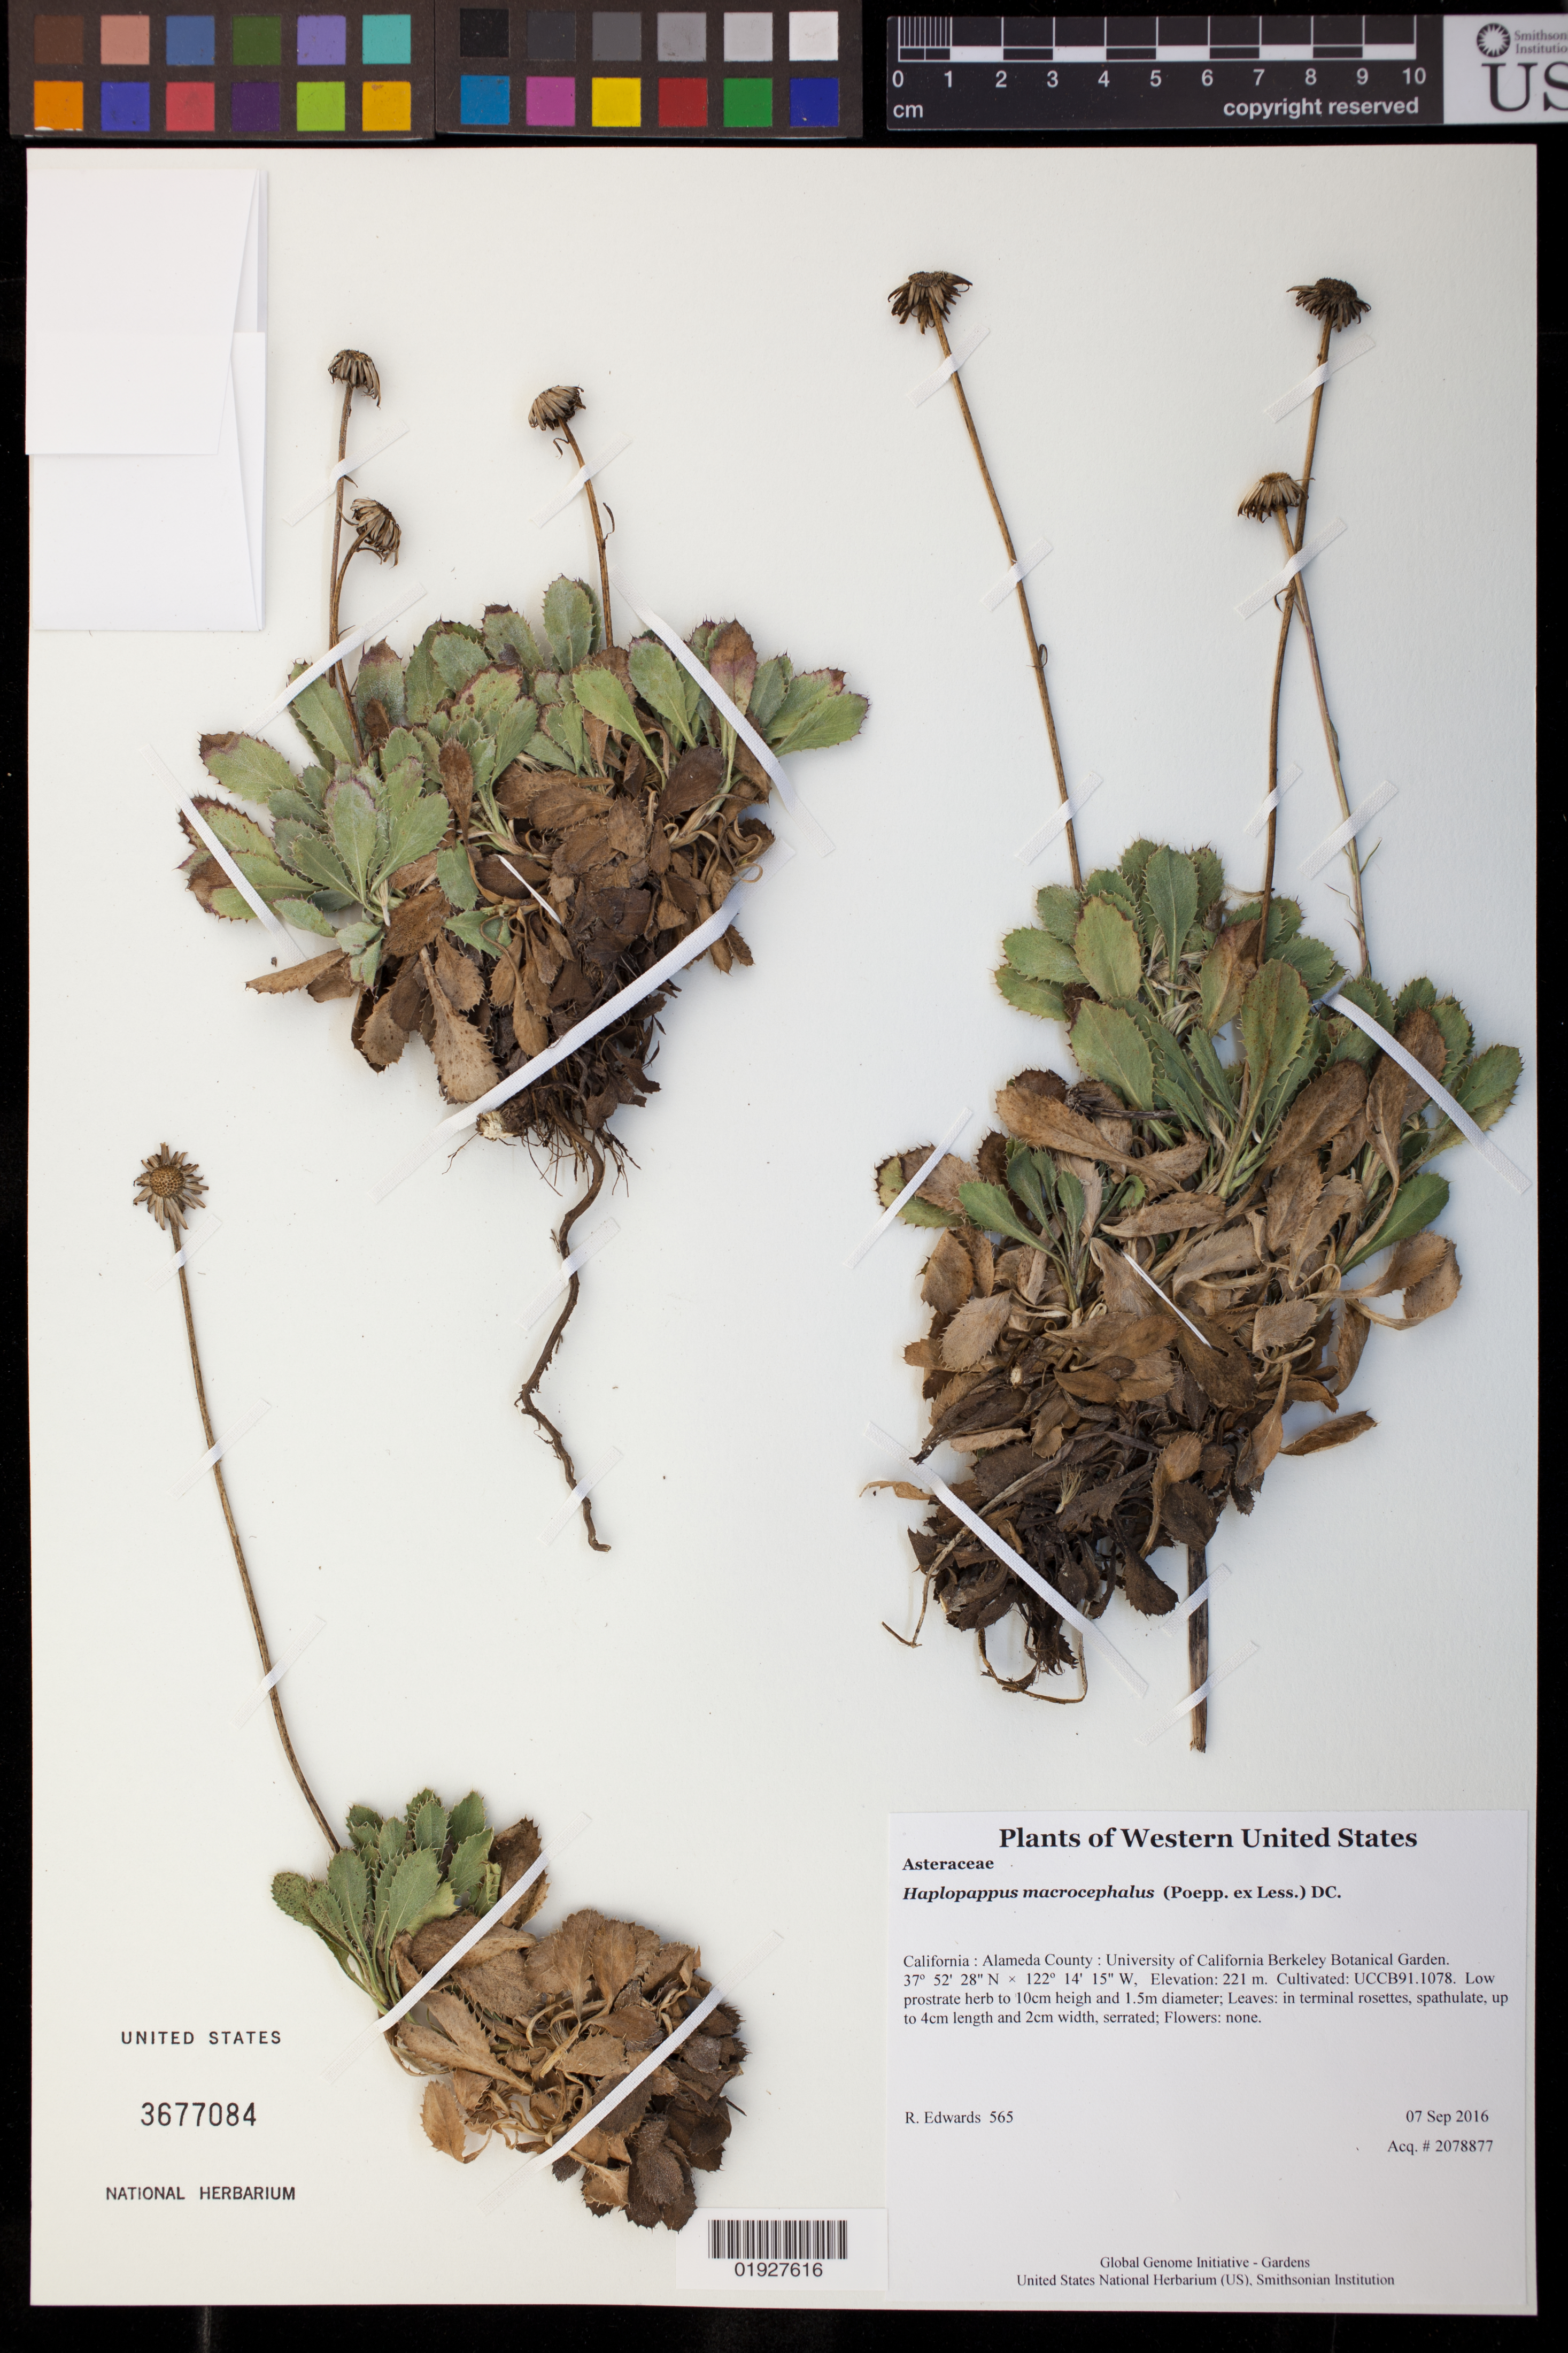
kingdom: Plantae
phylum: Tracheophyta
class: Magnoliopsida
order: Asterales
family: Asteraceae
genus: Haplopappus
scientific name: Haplopappus macrocephalus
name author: (Poepp. ex Less.) DC.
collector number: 565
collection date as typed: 7 September 2016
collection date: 2016-09-07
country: United States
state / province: California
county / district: Alameda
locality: University of California Berkeley Botanical Garden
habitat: Cultivated: UCCB91.1078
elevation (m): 221.2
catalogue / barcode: US 3677084